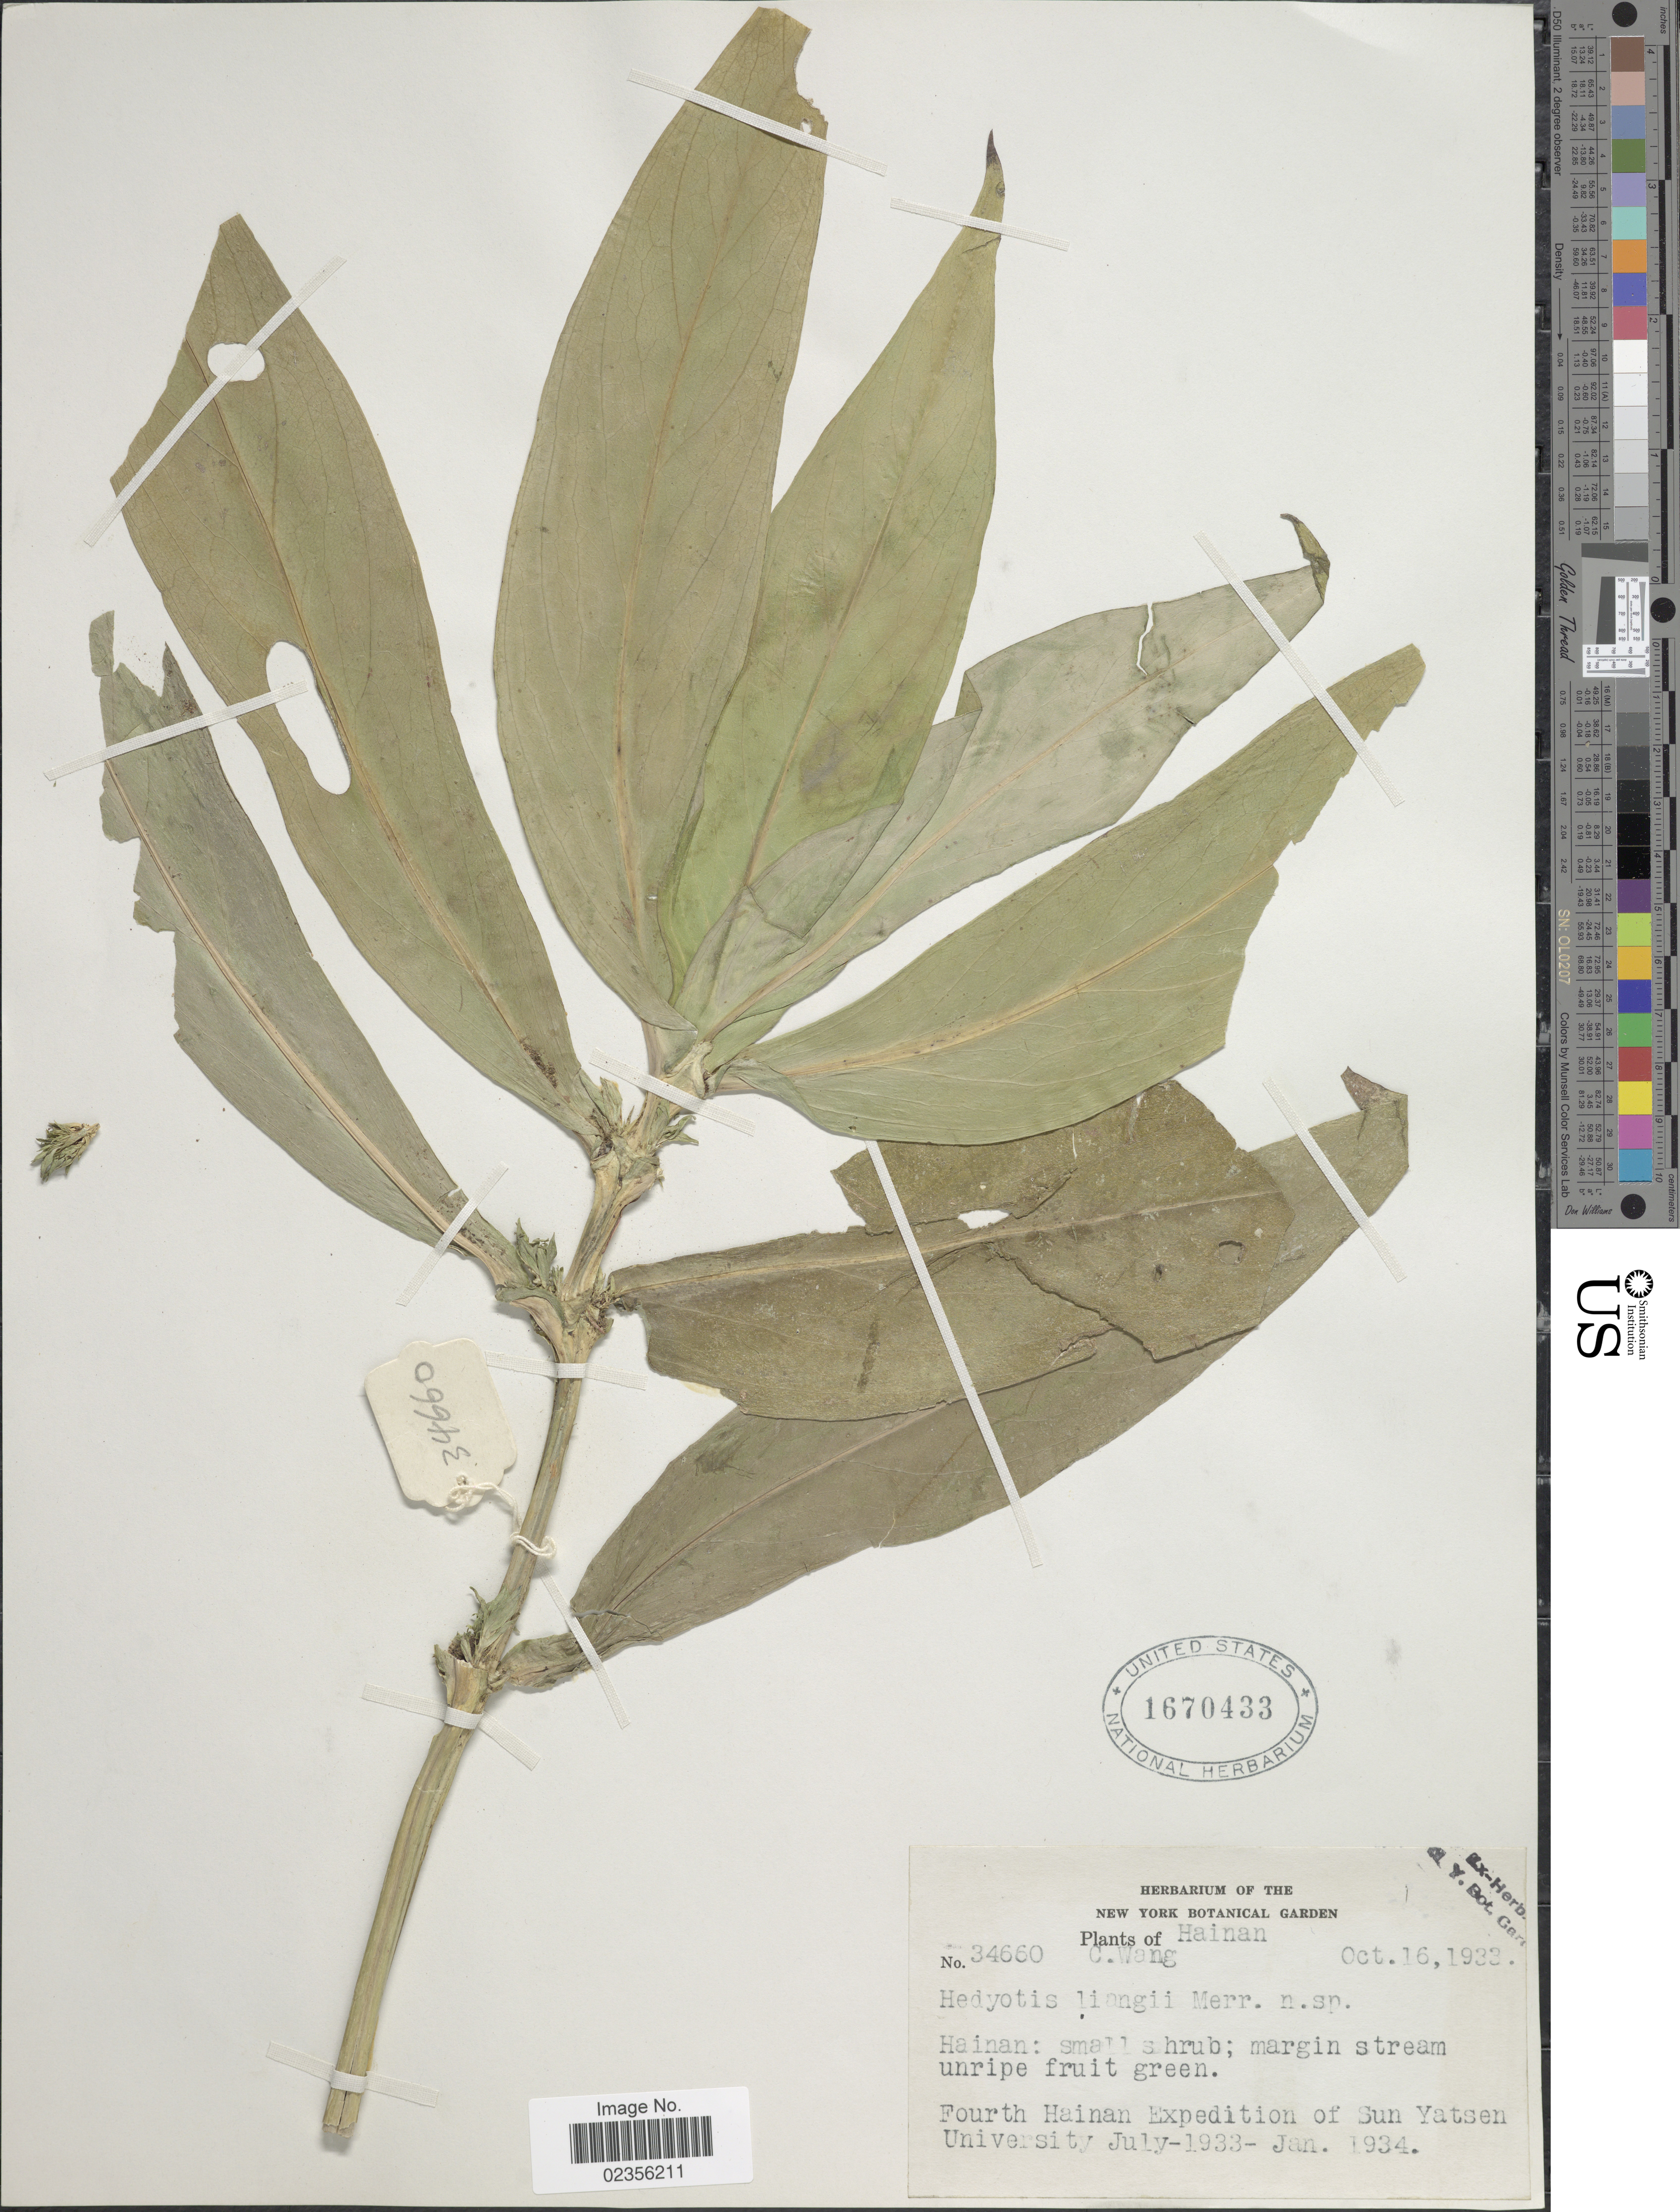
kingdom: Plantae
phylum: Tracheophyta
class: Magnoliopsida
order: Gentianales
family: Rubiaceae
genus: Hedyotis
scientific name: Hedyotis liangii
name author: Merr. & Chun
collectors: C. Wang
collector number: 34660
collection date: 1933-10-16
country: China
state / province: Hainan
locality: Hainan, margin stream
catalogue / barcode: US 1670433